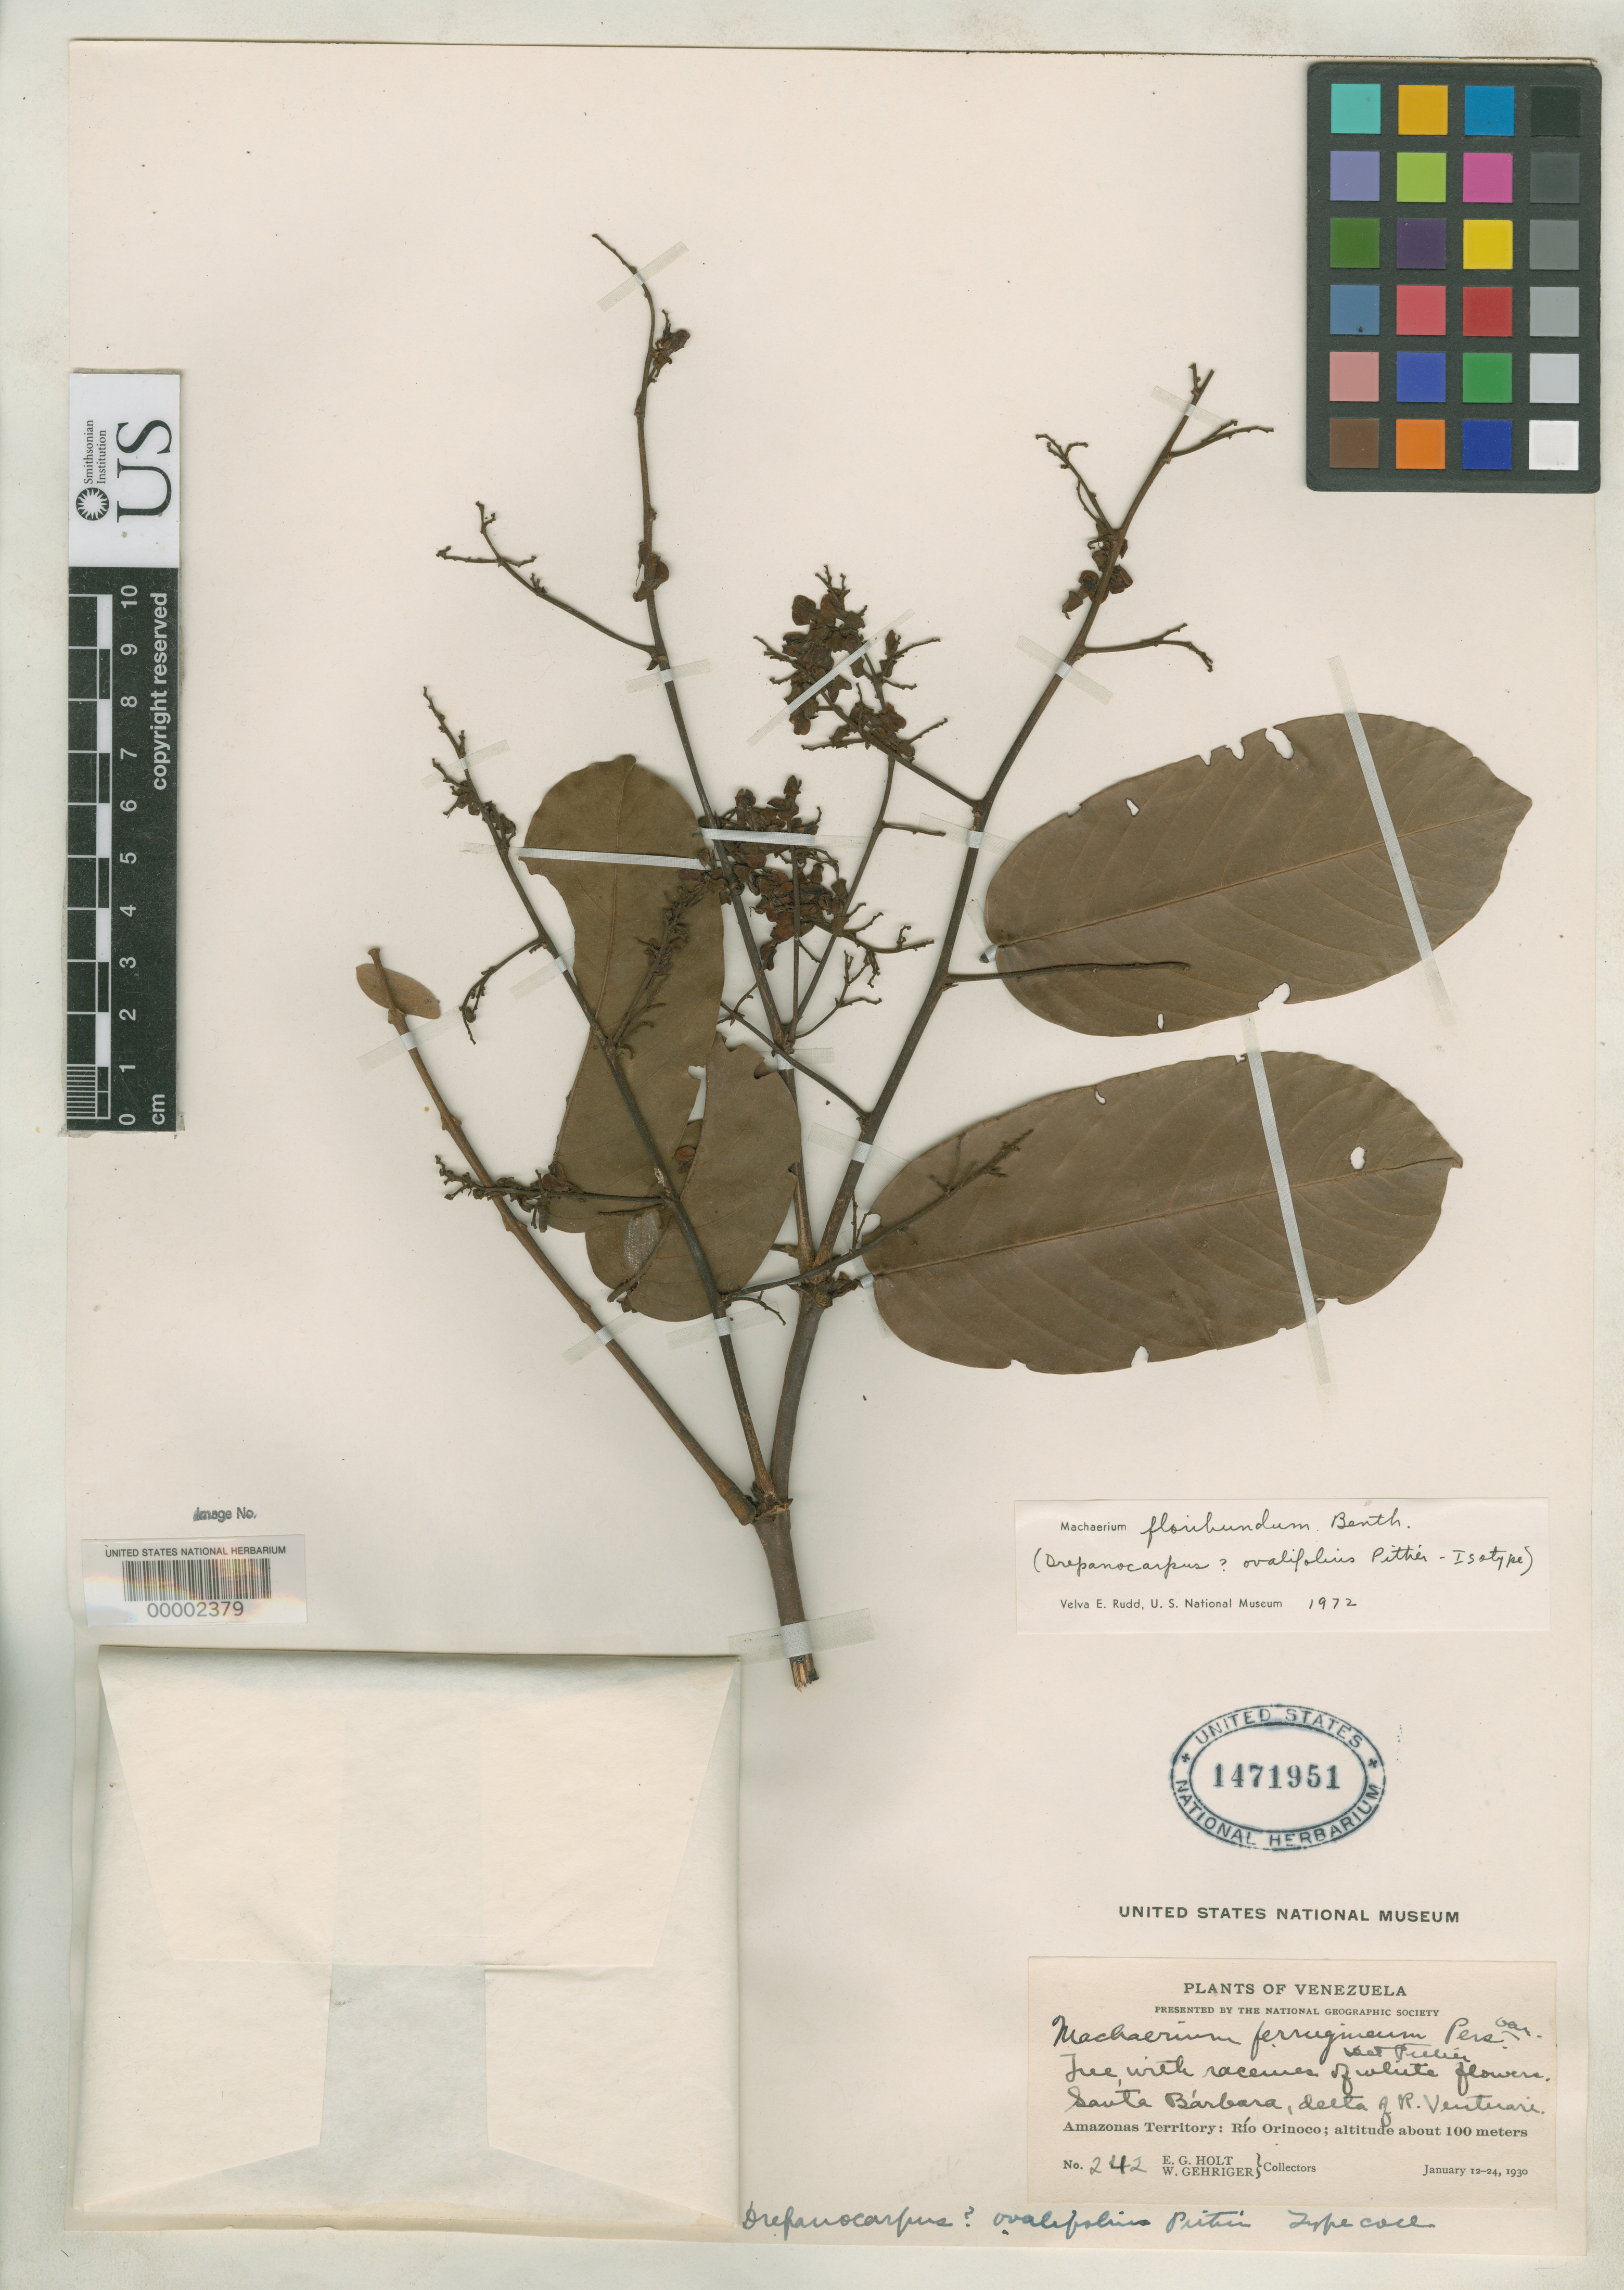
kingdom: Plantae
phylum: Tracheophyta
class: Magnoliopsida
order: Fabales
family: Fabaceae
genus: Drepanocarpus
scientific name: Drepanocarpus ovalifolius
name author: Pittier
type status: Isotype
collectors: E. Holt & W. Gehriger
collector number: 242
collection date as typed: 12 Jan 1930 to 24 Jan 1930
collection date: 1930-01-12/1930-01-24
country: Venezuela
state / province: Amazonas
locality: Rio Orinoco, Santa Barbara, delta a R. Vetuari.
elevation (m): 100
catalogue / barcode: US 1471951